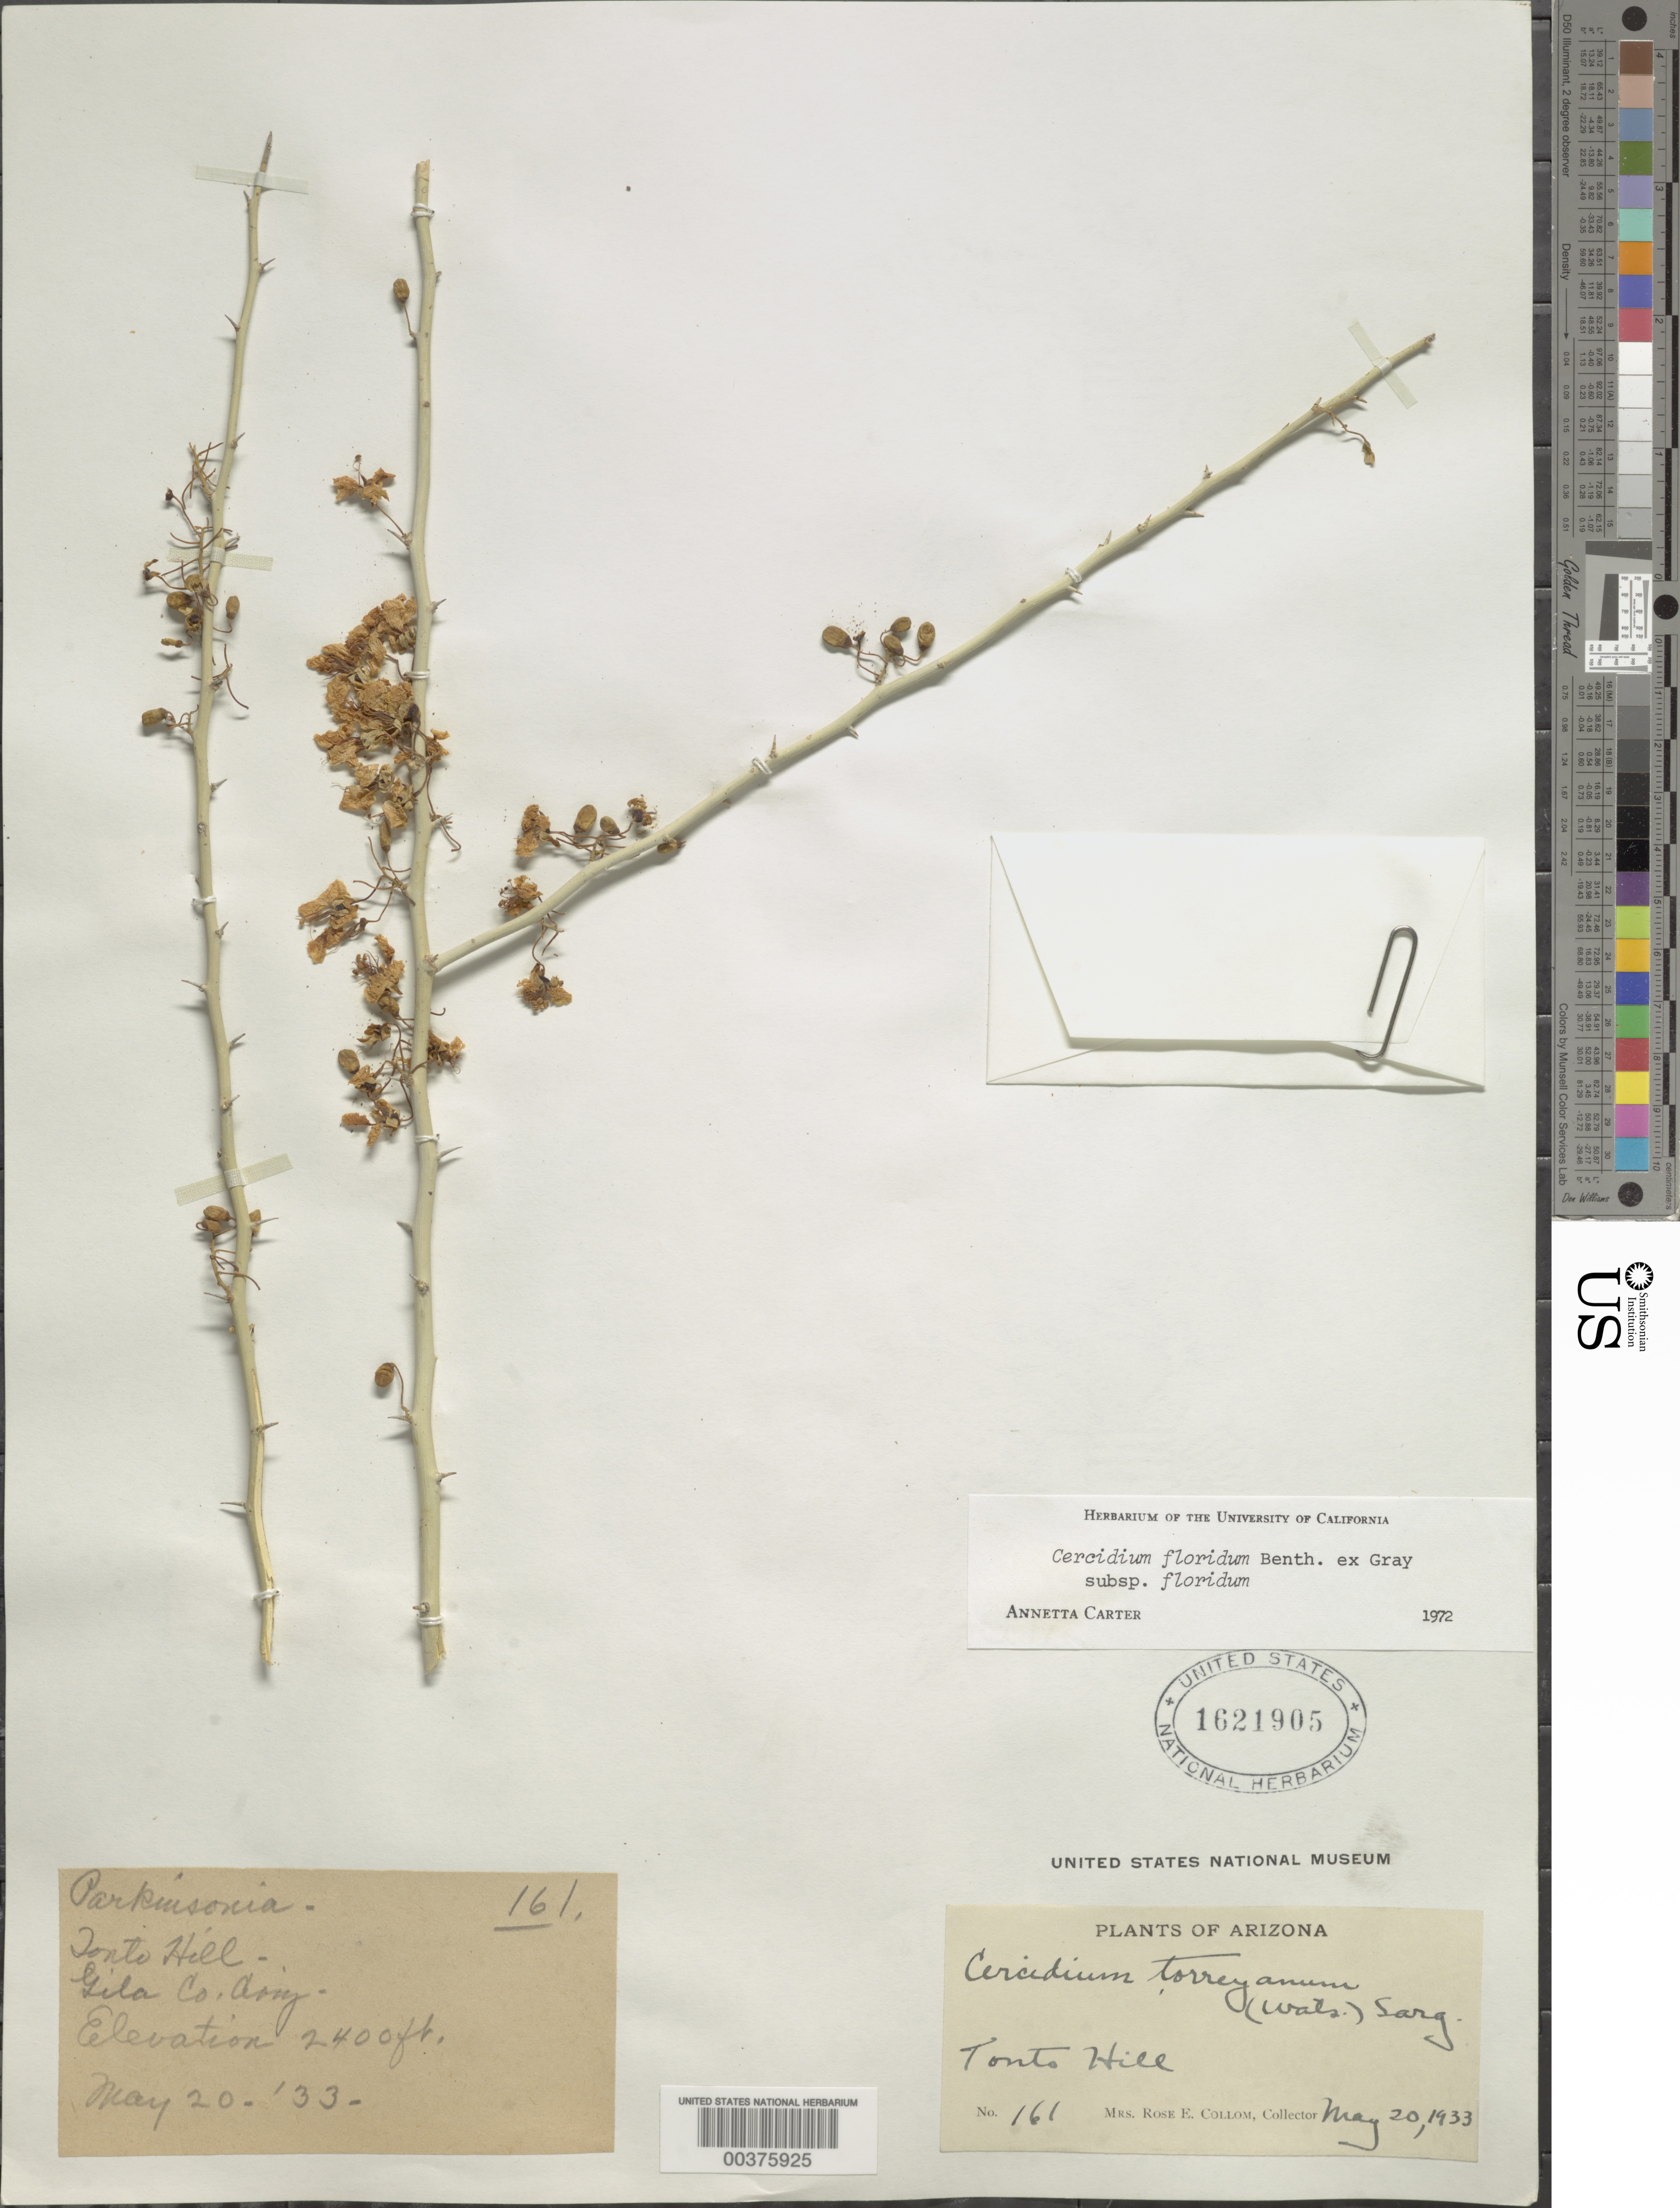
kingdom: Plantae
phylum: Tracheophyta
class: Magnoliopsida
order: Fabales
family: Fabaceae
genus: Parkinsonia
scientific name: Parkinsonia florida subsp. florida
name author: (Benth. ex A. Gray) S. Watson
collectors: R. E. Collom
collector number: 161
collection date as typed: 20 May 1933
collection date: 1933-05-20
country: United States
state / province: Arizona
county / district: Gila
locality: Tonto hill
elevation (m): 732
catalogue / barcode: US 1621905